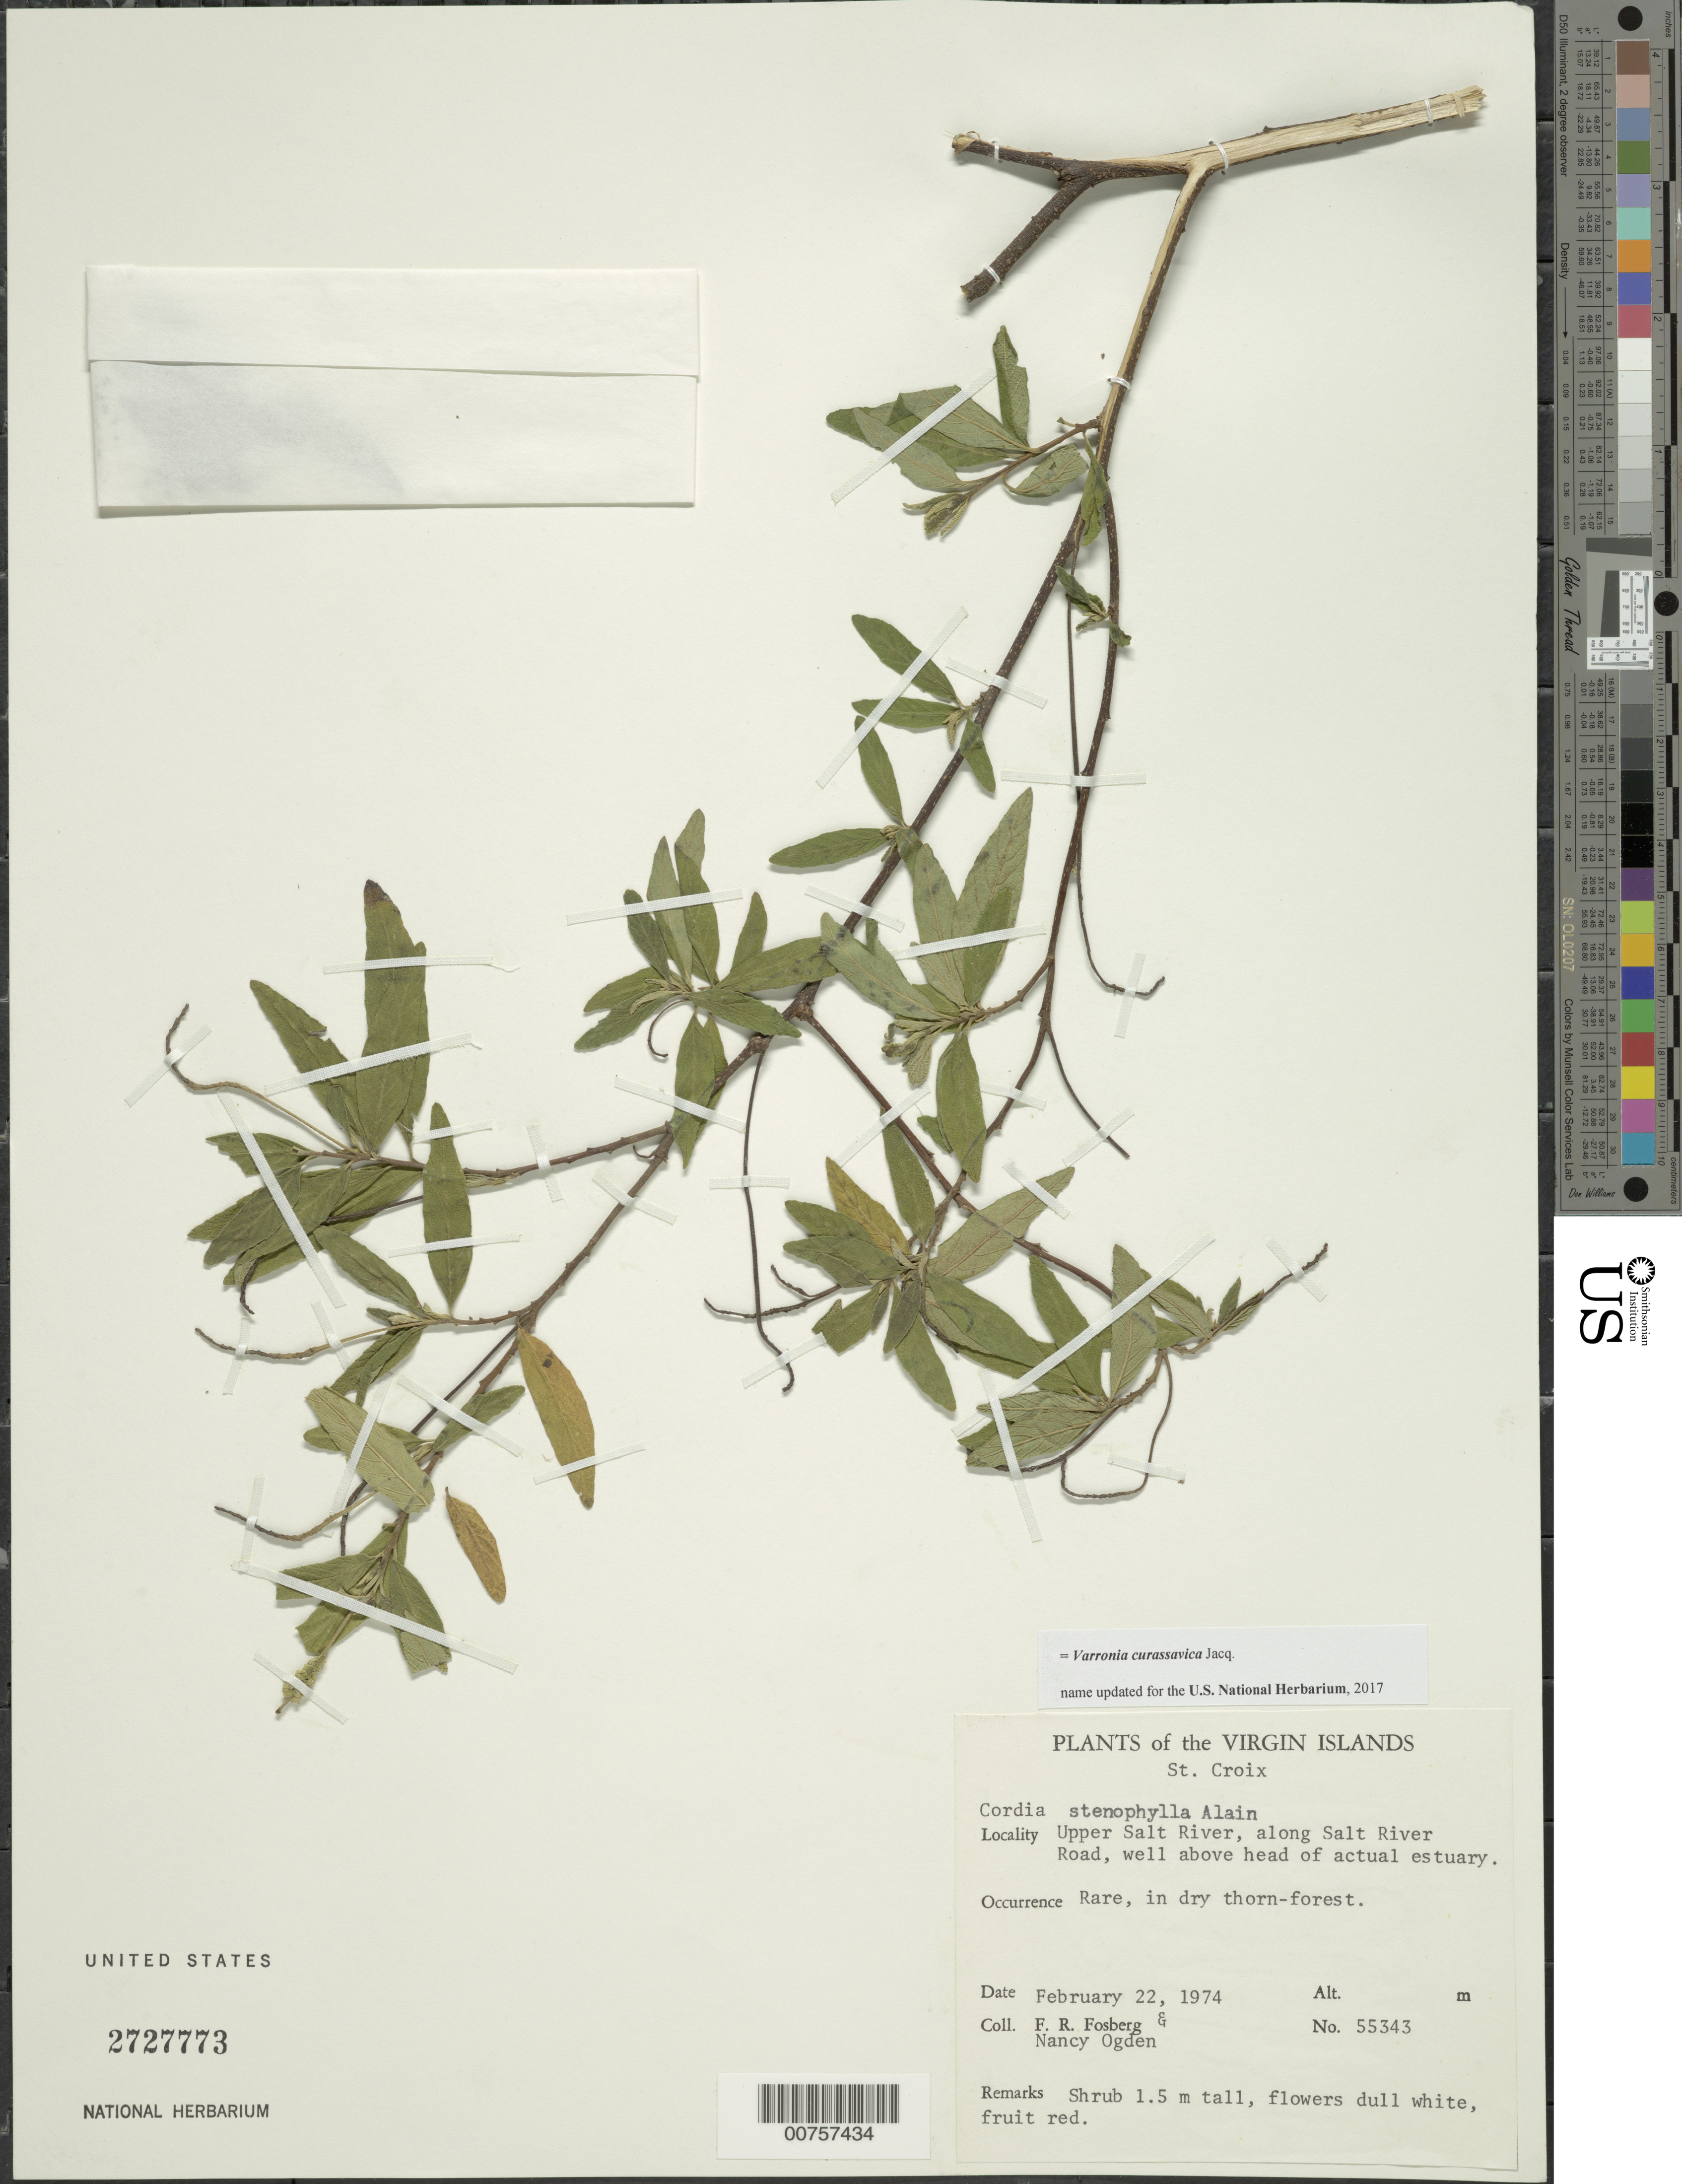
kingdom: Plantae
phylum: Tracheophyta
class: Magnoliopsida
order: Boraginales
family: Cordiaceae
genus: Varronia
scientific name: Varronia curassavica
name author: Jacq.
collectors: F. R. Fosberg & N. Ogden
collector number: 55343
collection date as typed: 22 Feb 1974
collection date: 1974-02-22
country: U.S. Virgin Islands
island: St. Croix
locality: Upper Salt River, along Salt River Road, well above head of actual estuary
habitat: Rare, in dry thorn-forest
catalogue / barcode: US 2727773